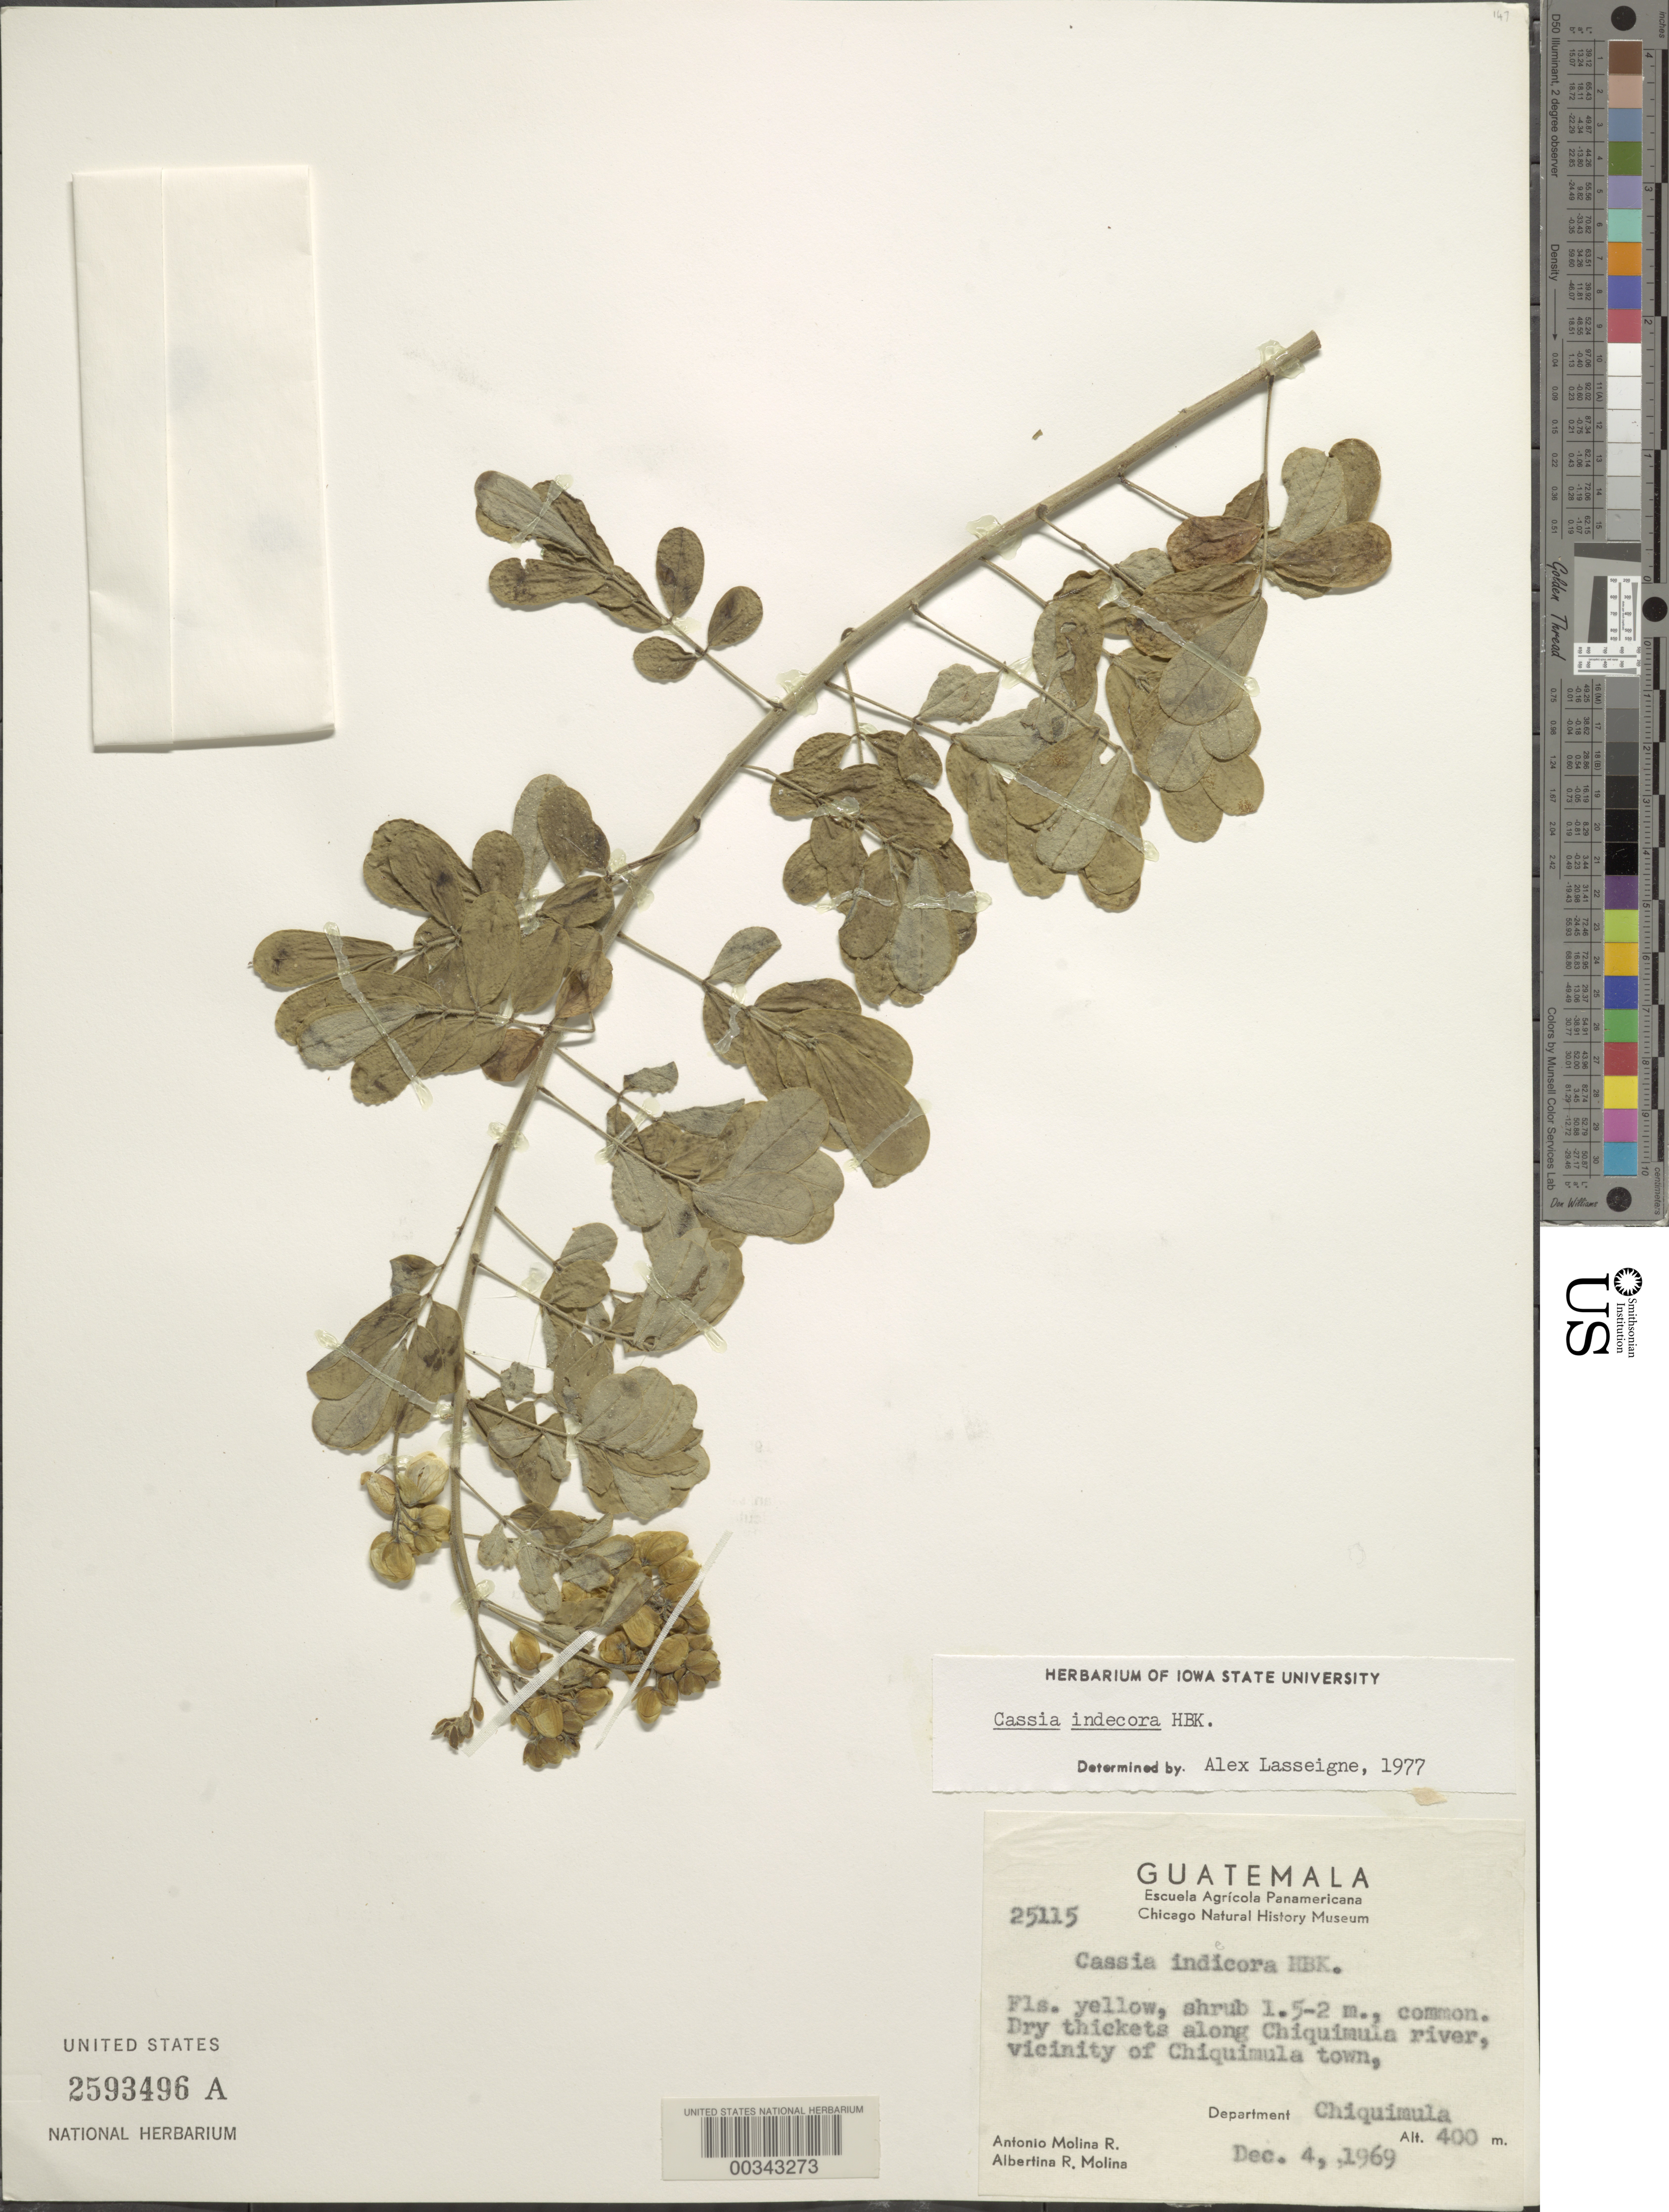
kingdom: Plantae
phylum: Tracheophyta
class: Magnoliopsida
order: Fabales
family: Fabaceae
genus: Senna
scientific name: Senna pendula var. advena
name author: (Vogel) H.S. Irwin & Barneby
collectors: A. Molina R. & A. R. Molina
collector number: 25115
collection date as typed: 04 Dec 1969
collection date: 1969-12-04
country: Guatemala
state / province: Chiquimula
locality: Along Chiquimula river, vicinity of Chiquimula town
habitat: Dry thickets along river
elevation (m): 400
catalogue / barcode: US 2593496A